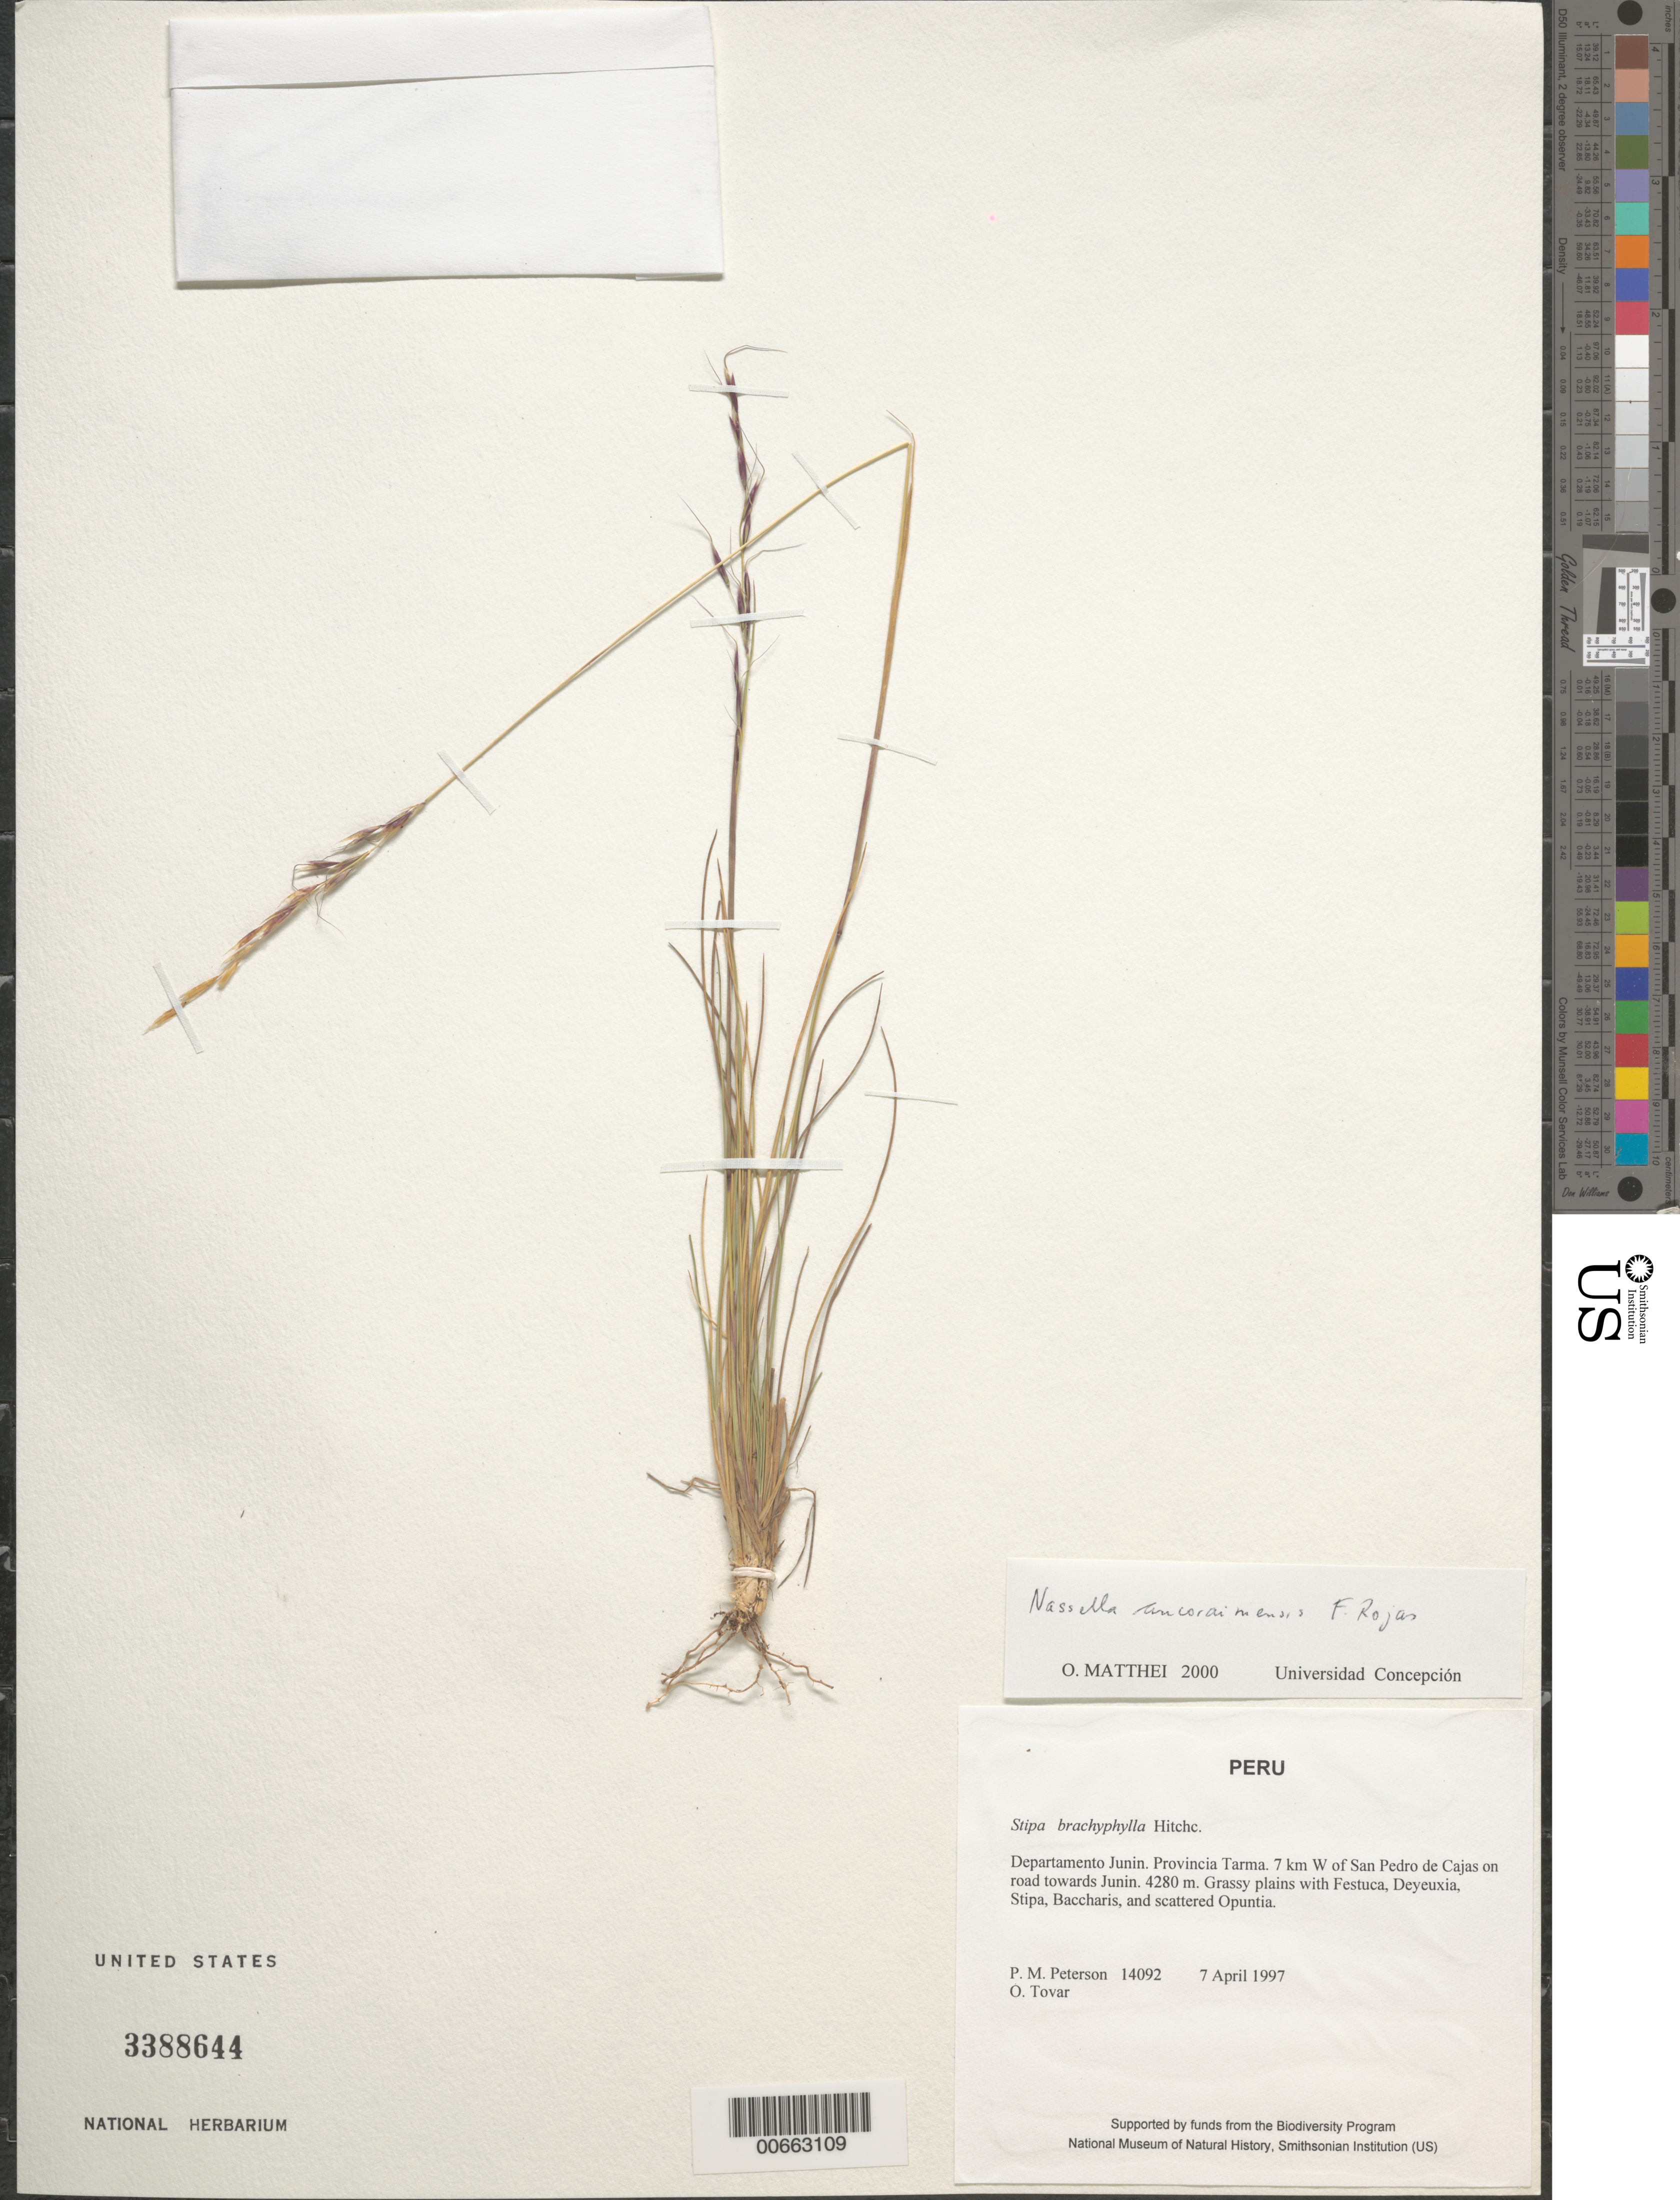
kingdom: Plantae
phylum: Tracheophyta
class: Liliopsida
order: Poales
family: Poaceae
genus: Nassella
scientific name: Nassella ancoraimensis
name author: F. Rojas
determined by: Matthei, O. R.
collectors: P. M. Peterson & Ó. Tovar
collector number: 14092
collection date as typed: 07 Apr 1997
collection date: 1997-04-07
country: Peru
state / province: Junín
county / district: Tarma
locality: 7 km W of San Pedro de Cajas on road towards Junin.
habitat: Grassy plains with Festuca, Deyeuxia, Stipa, Baccharis, and scattered Opuntia.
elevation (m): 4280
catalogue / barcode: US 3388644